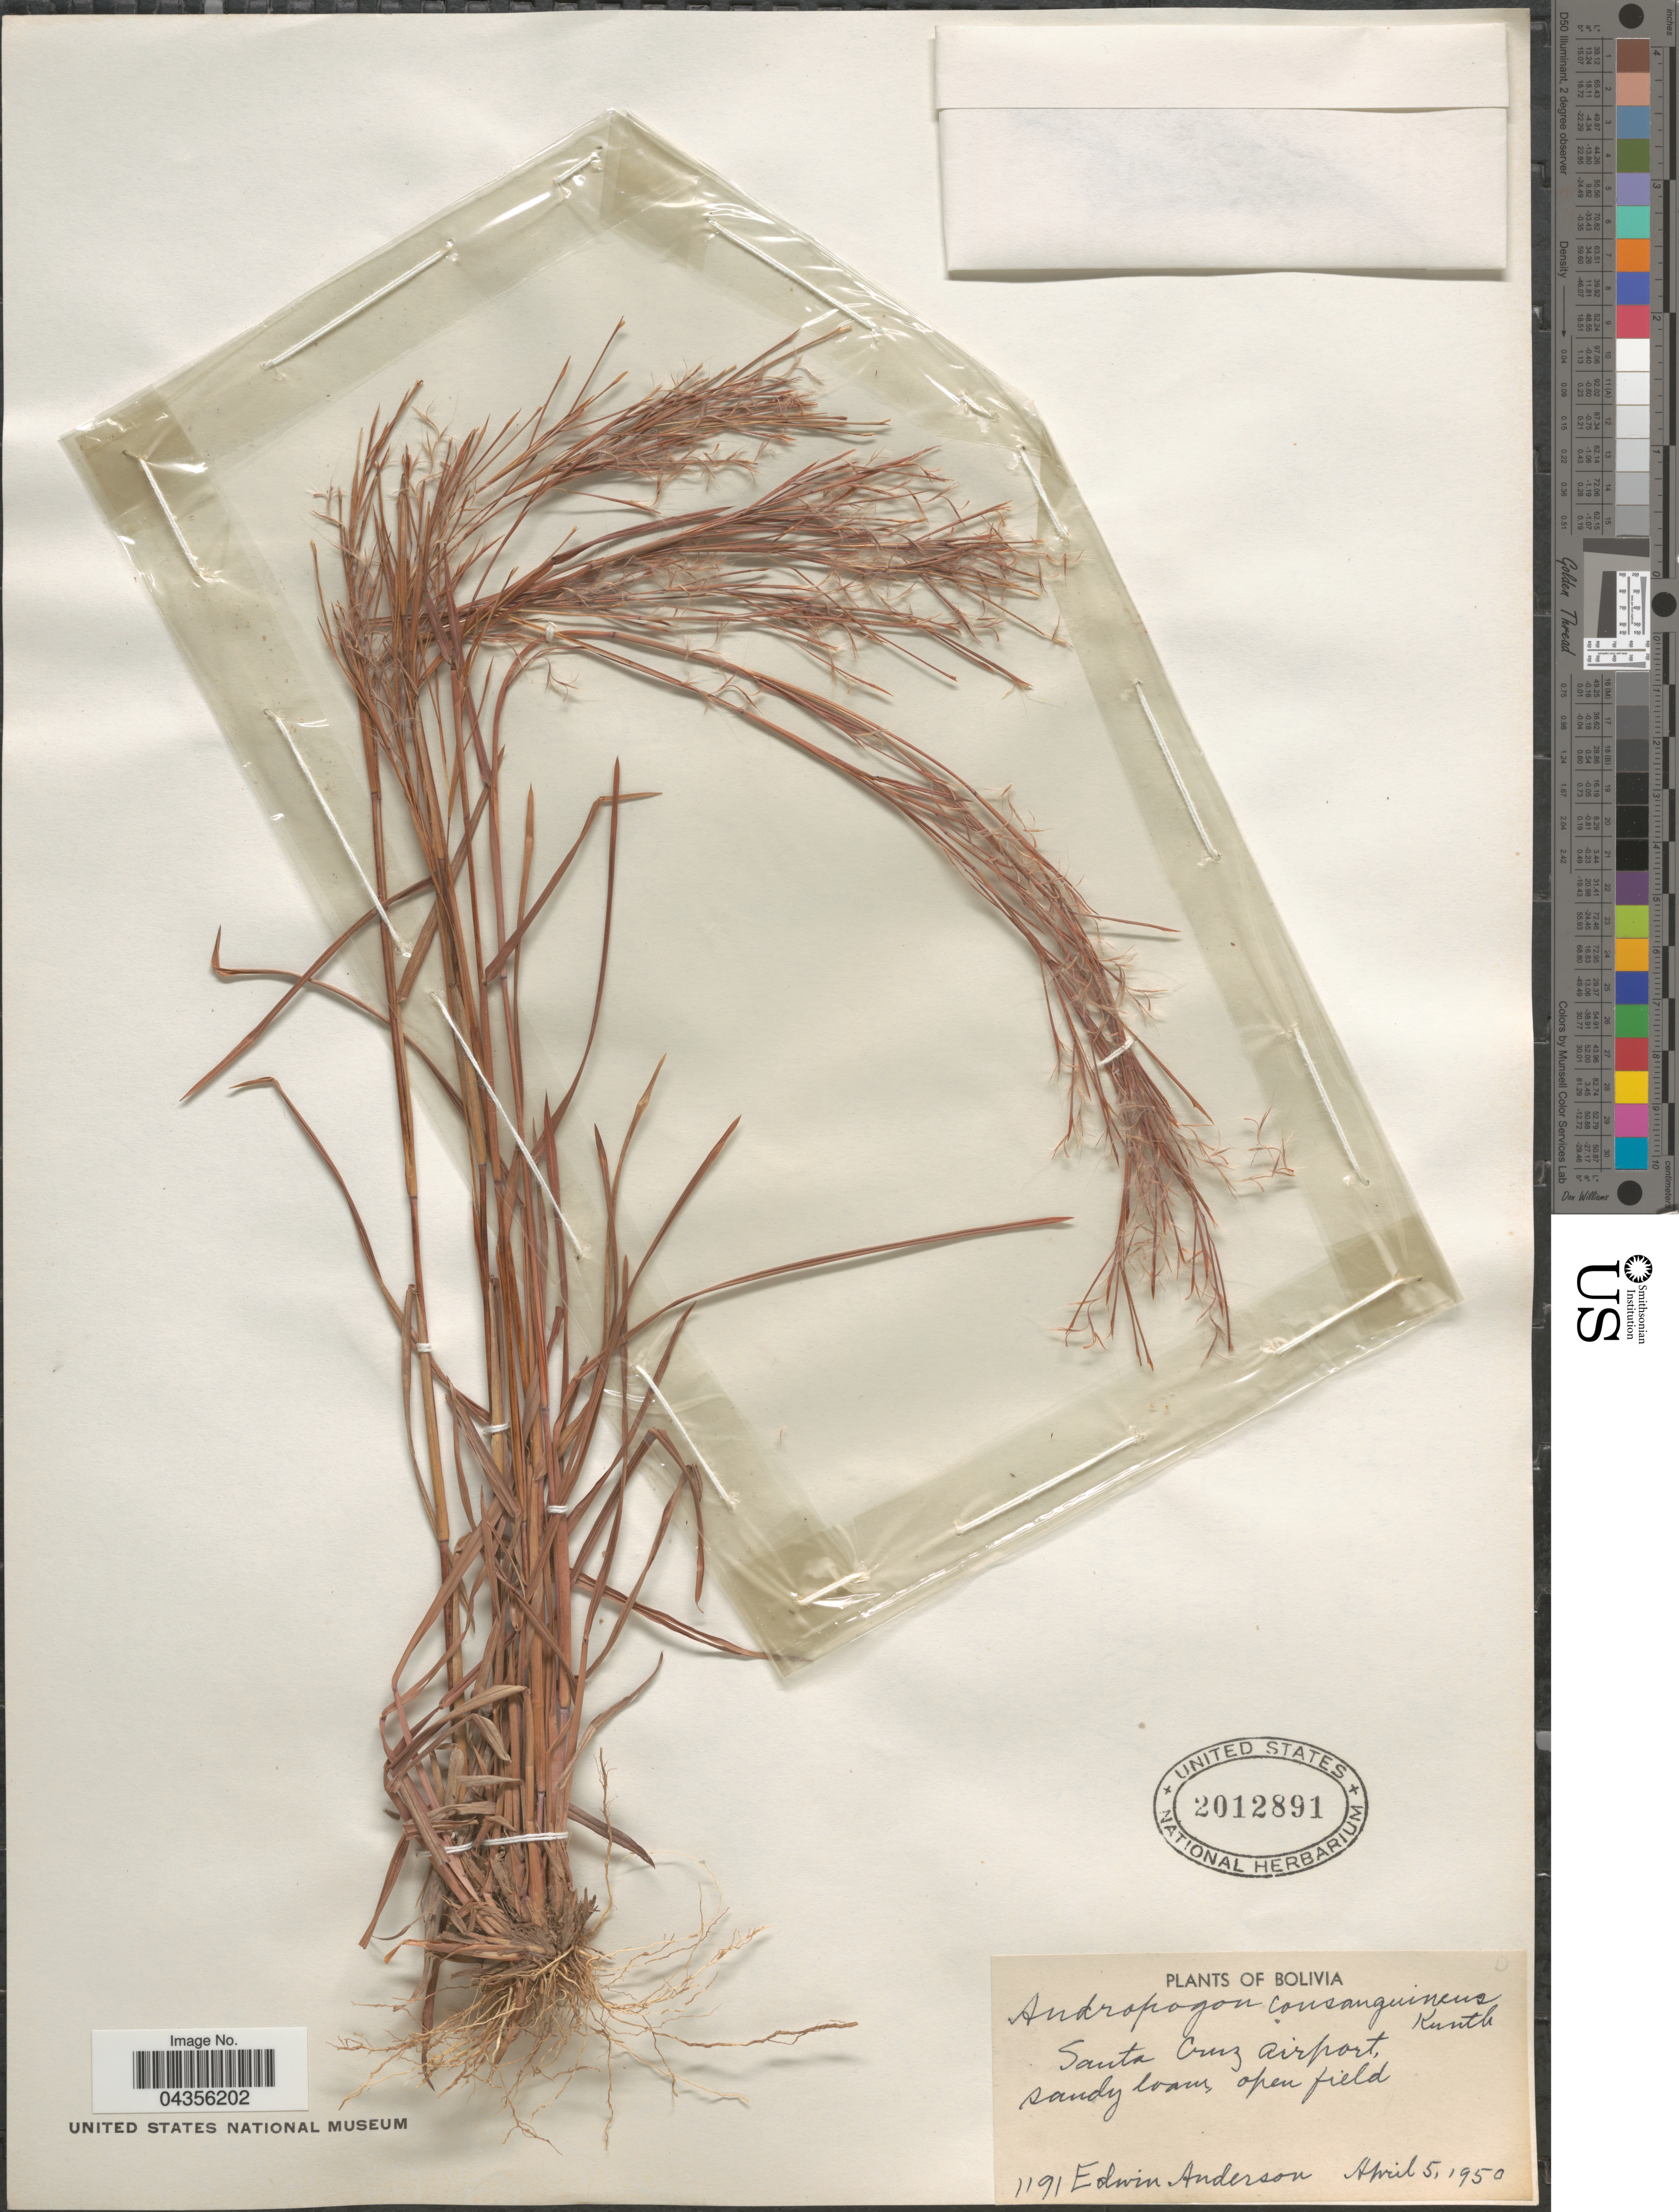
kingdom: Plantae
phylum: Tracheophyta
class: Liliopsida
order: Poales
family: Poaceae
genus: Schizachyrium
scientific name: Schizachyrium condensatum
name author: (Kunth) Nees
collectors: E. Anderson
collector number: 1191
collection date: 1950-04-05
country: Bolivia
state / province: Santa Cruz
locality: Santa Cruz airport, sandy loam open field.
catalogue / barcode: US 2012891